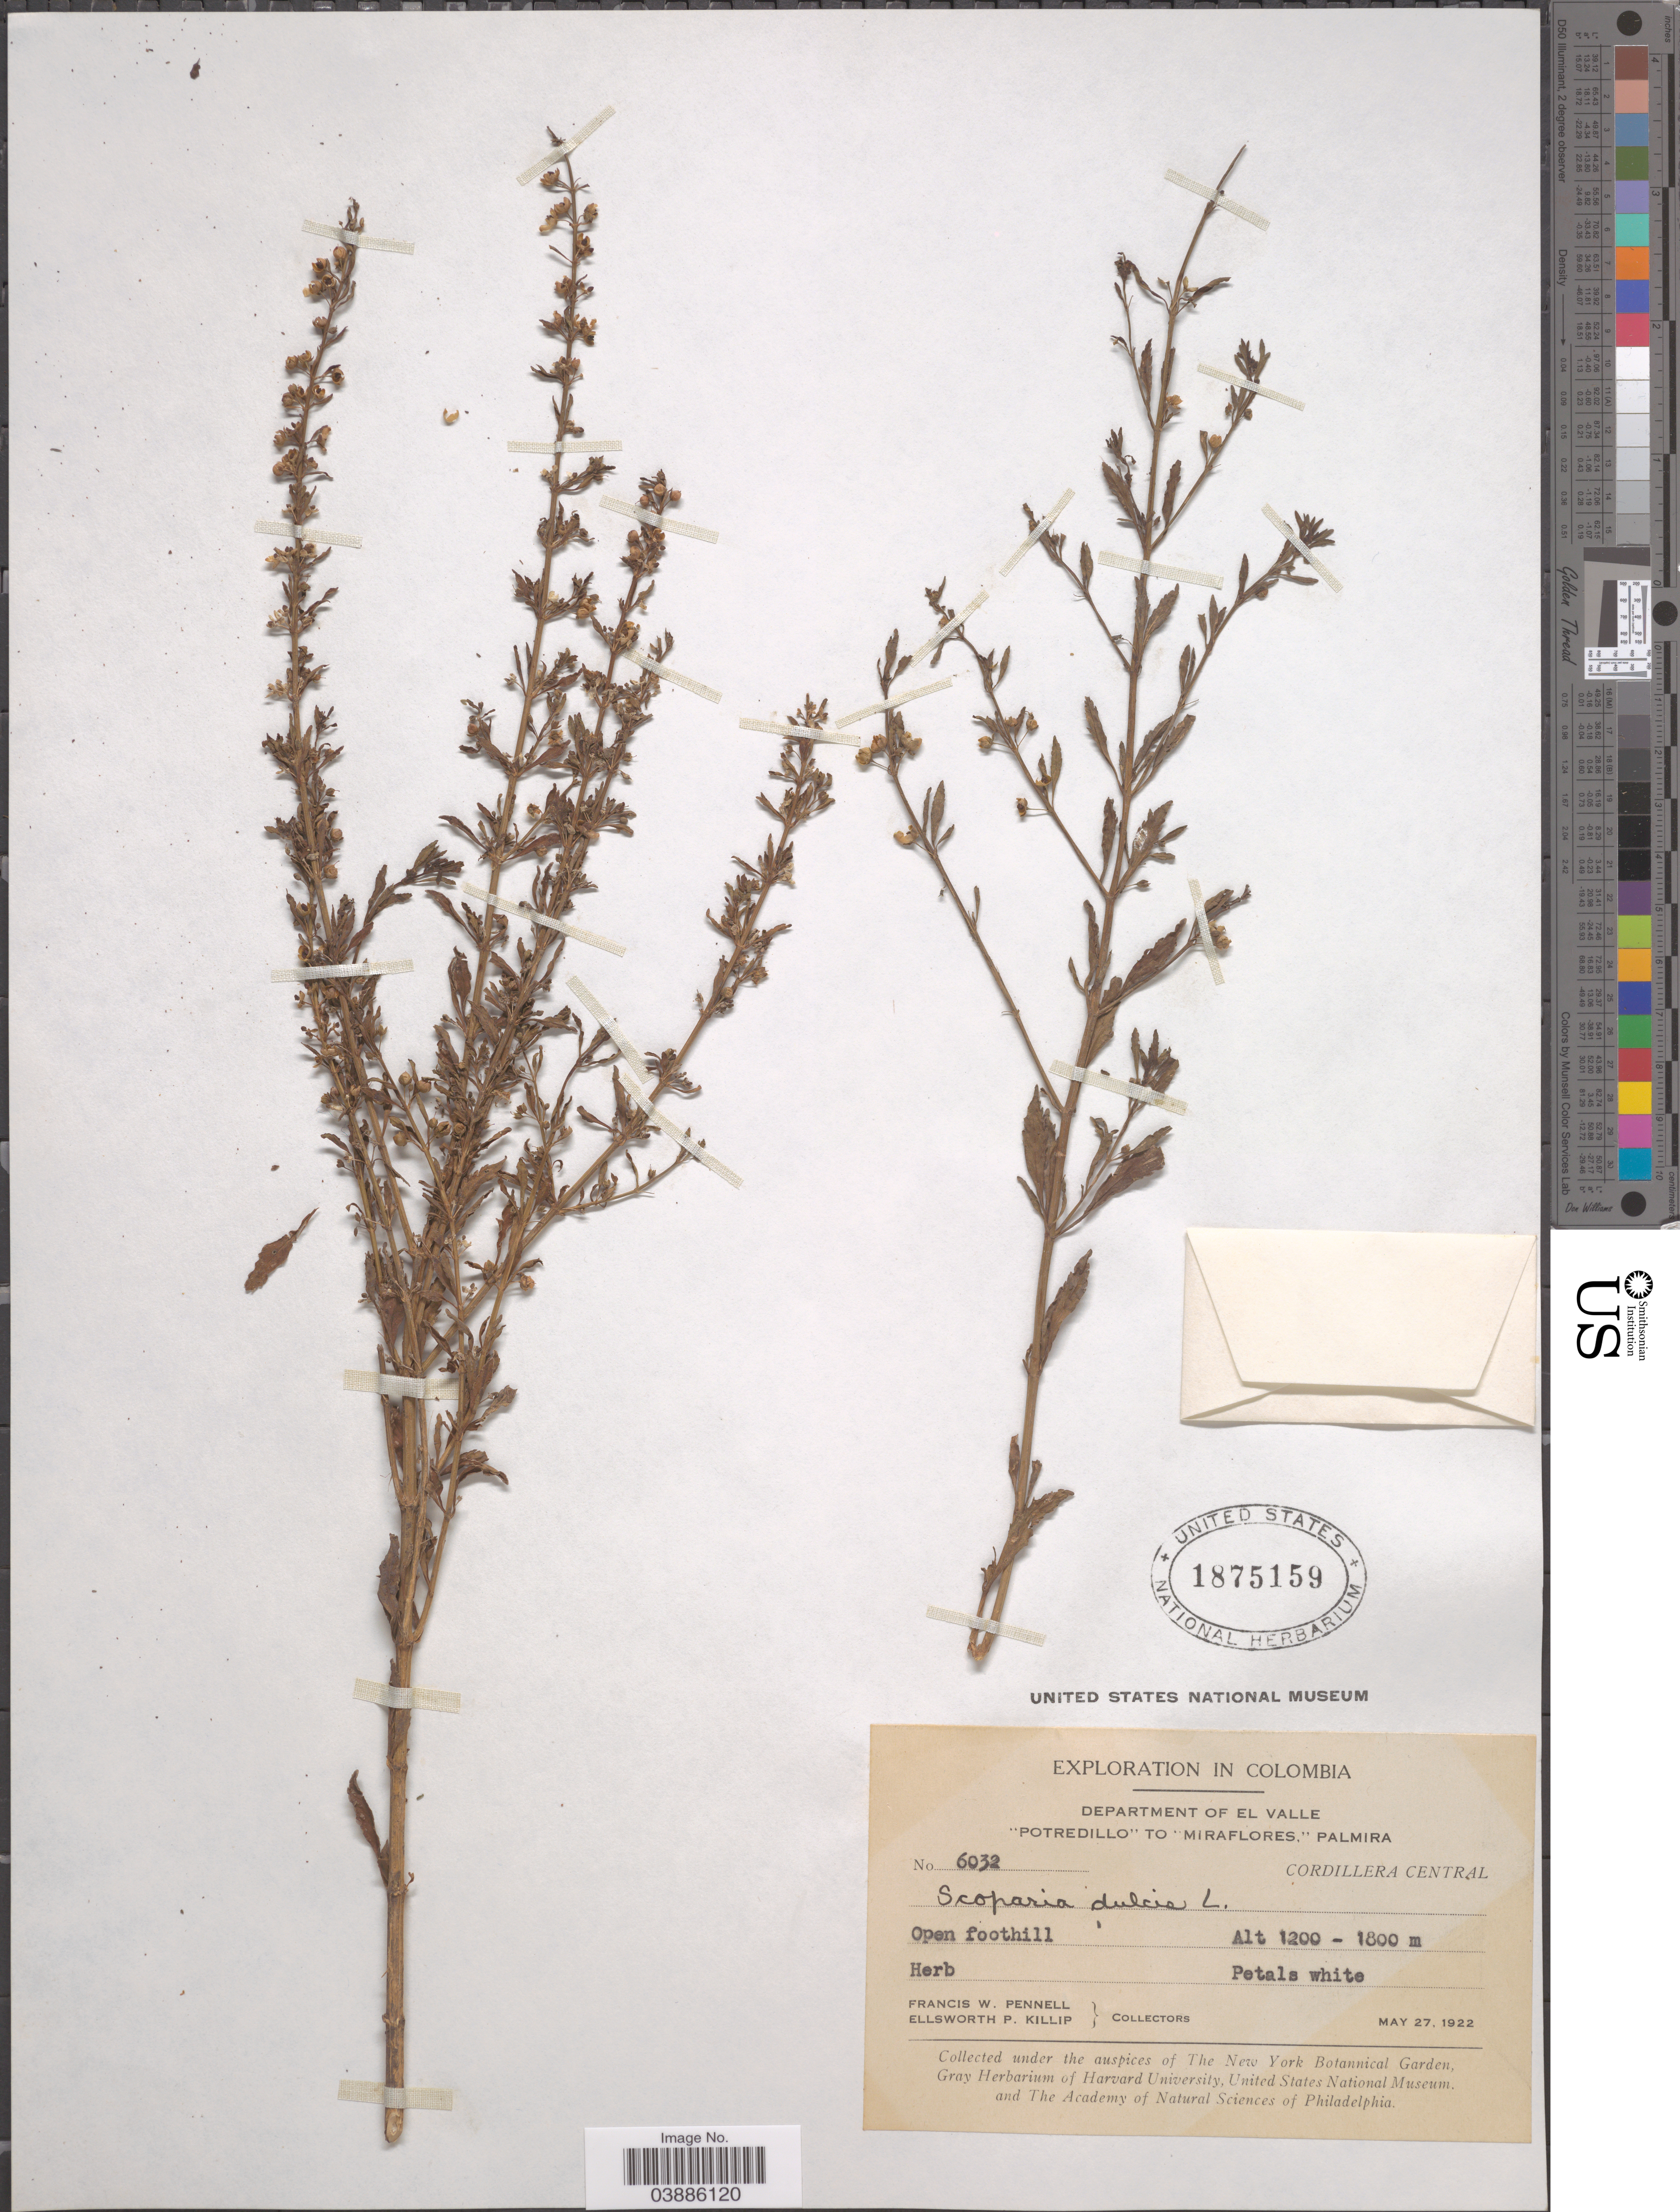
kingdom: Plantae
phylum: Tracheophyta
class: Magnoliopsida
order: Lamiales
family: Plantaginaceae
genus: Scoparia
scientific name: Scoparia dulcis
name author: L.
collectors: F. W. Pennell & E. P. Killip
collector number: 6032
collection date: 1922-05-27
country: Colombia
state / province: Valle del Cauca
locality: Department of El Valle. "Potredillo" to "Miraflores," Palmira. Cordillera Central.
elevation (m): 1200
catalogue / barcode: US 1875159